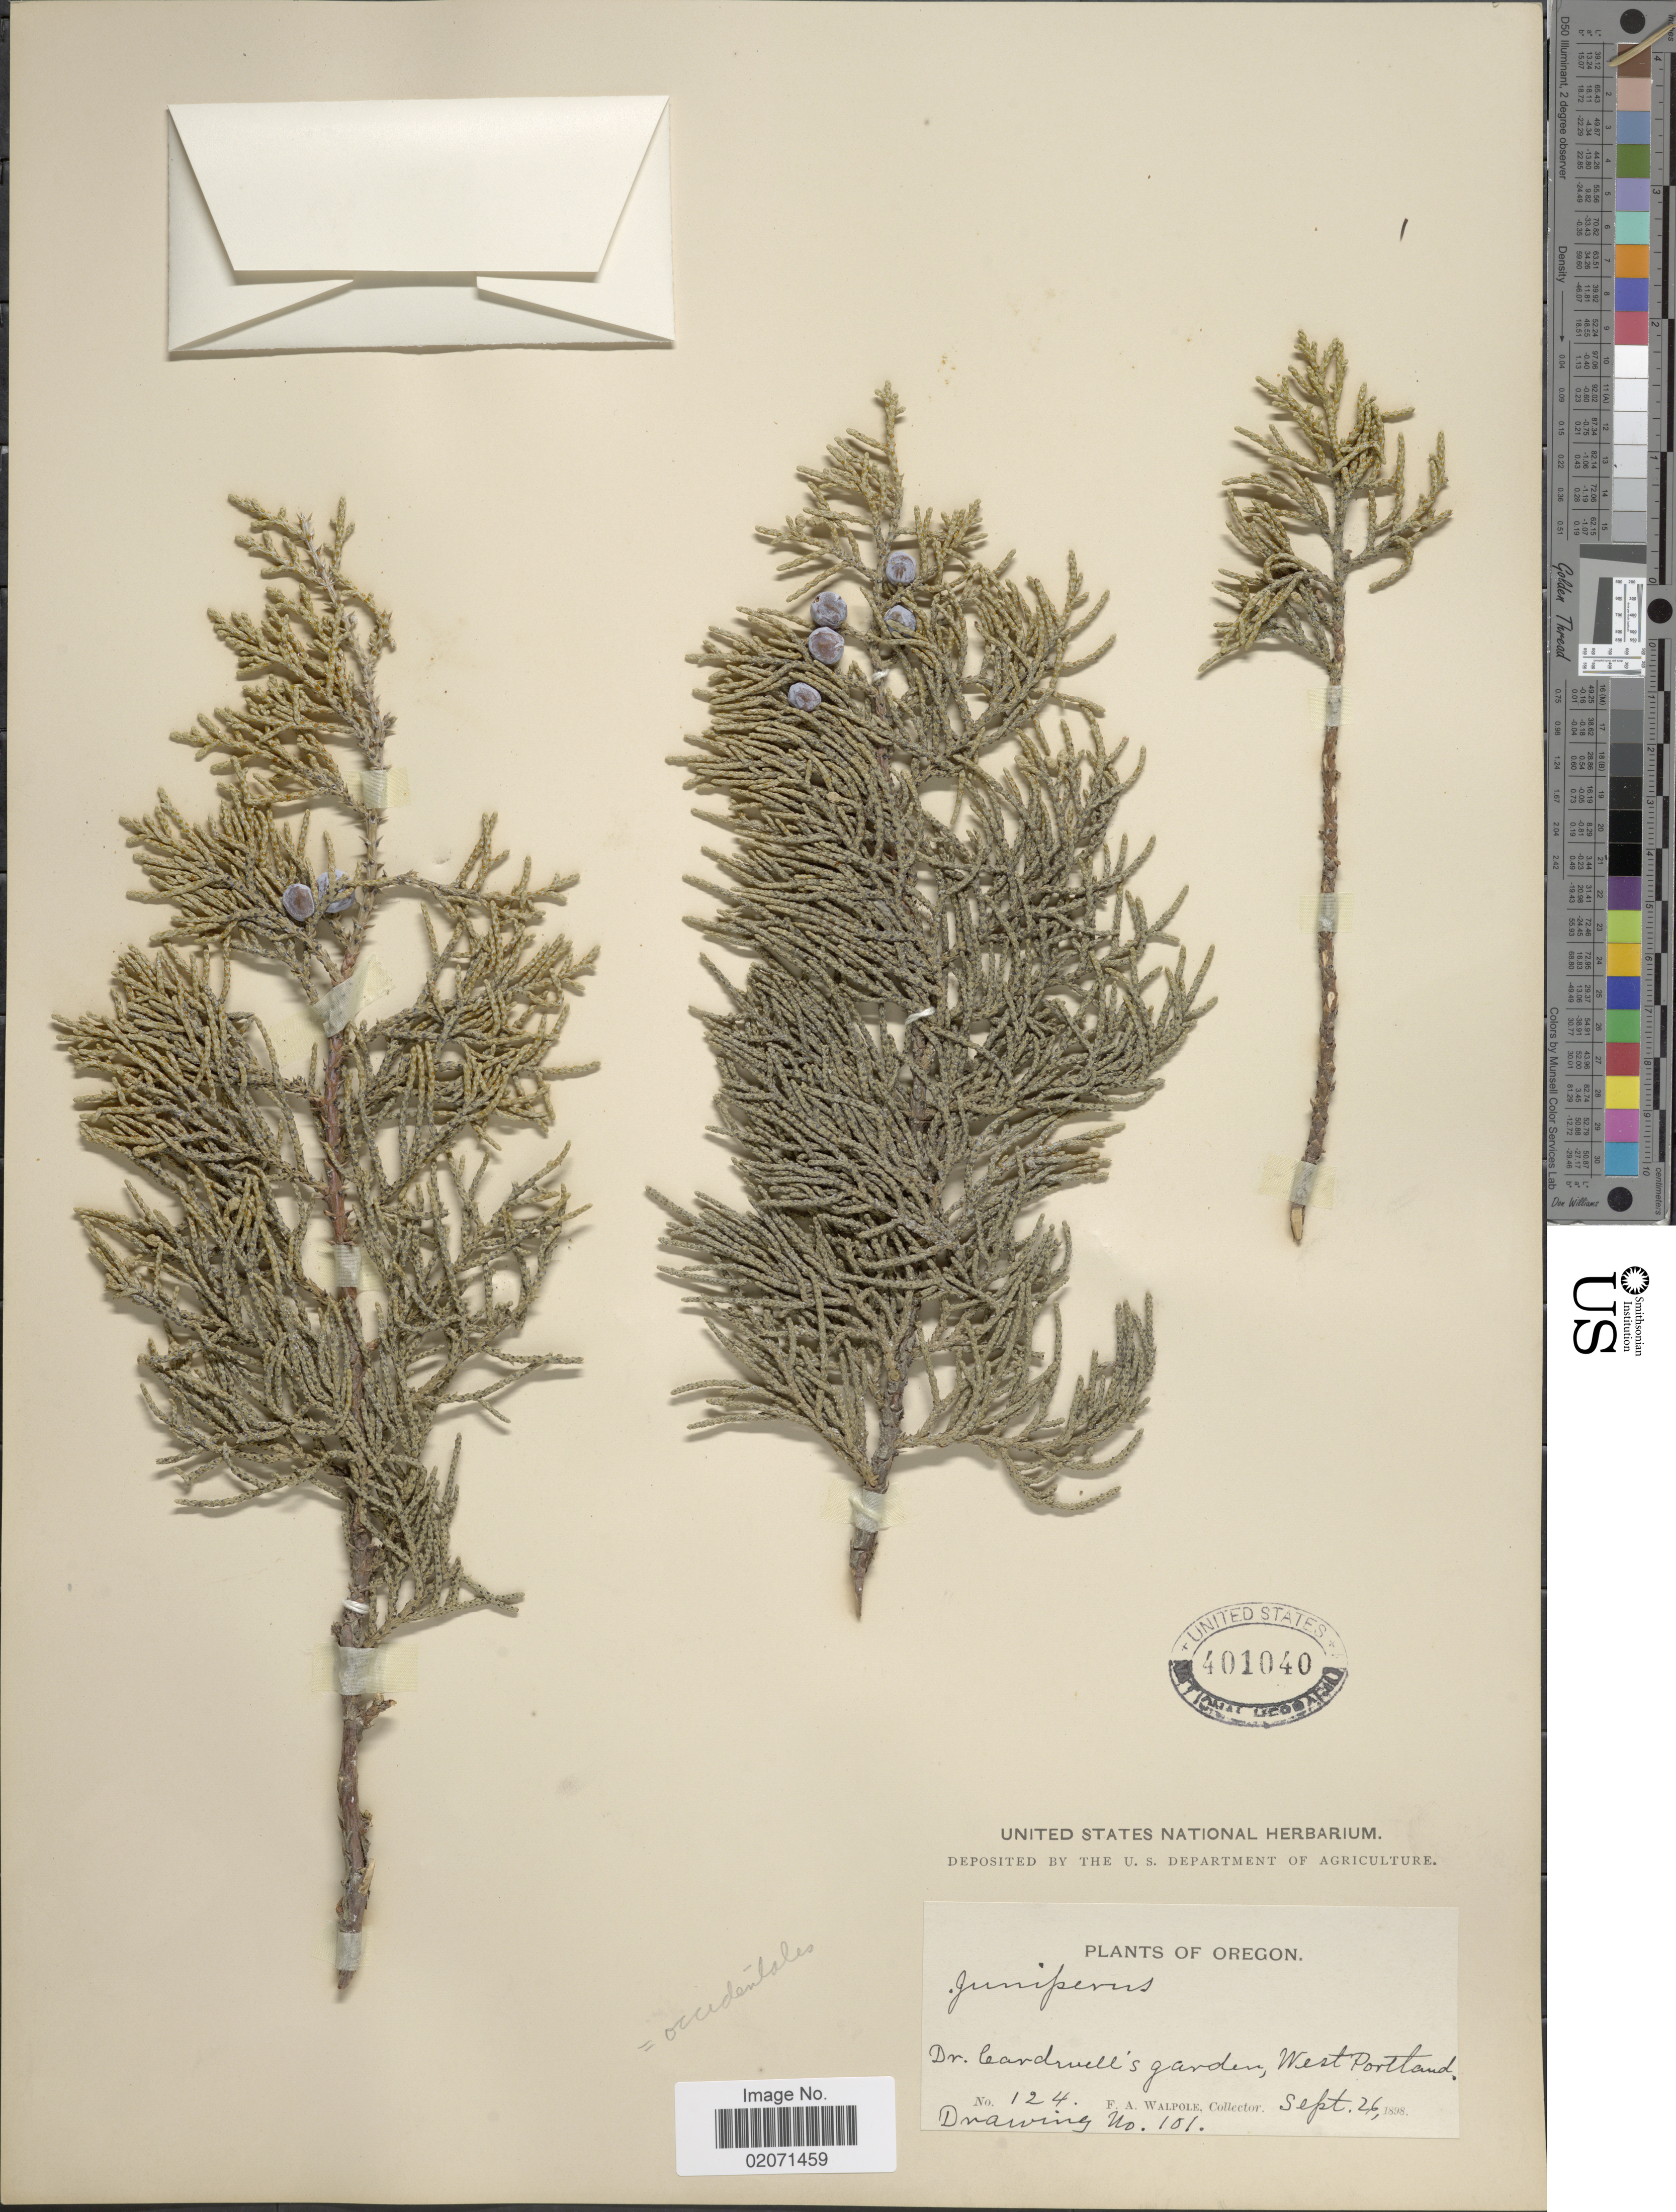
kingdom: Plantae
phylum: Tracheophyta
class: Pinopsida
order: Pinales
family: Cupressaceae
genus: Juniperus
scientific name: Juniperus occidentalis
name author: Hook.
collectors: F. Walpole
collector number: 124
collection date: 1898-09-26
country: United States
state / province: Oregon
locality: Dr. Cardwell's garden, West Portland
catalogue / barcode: US 401040